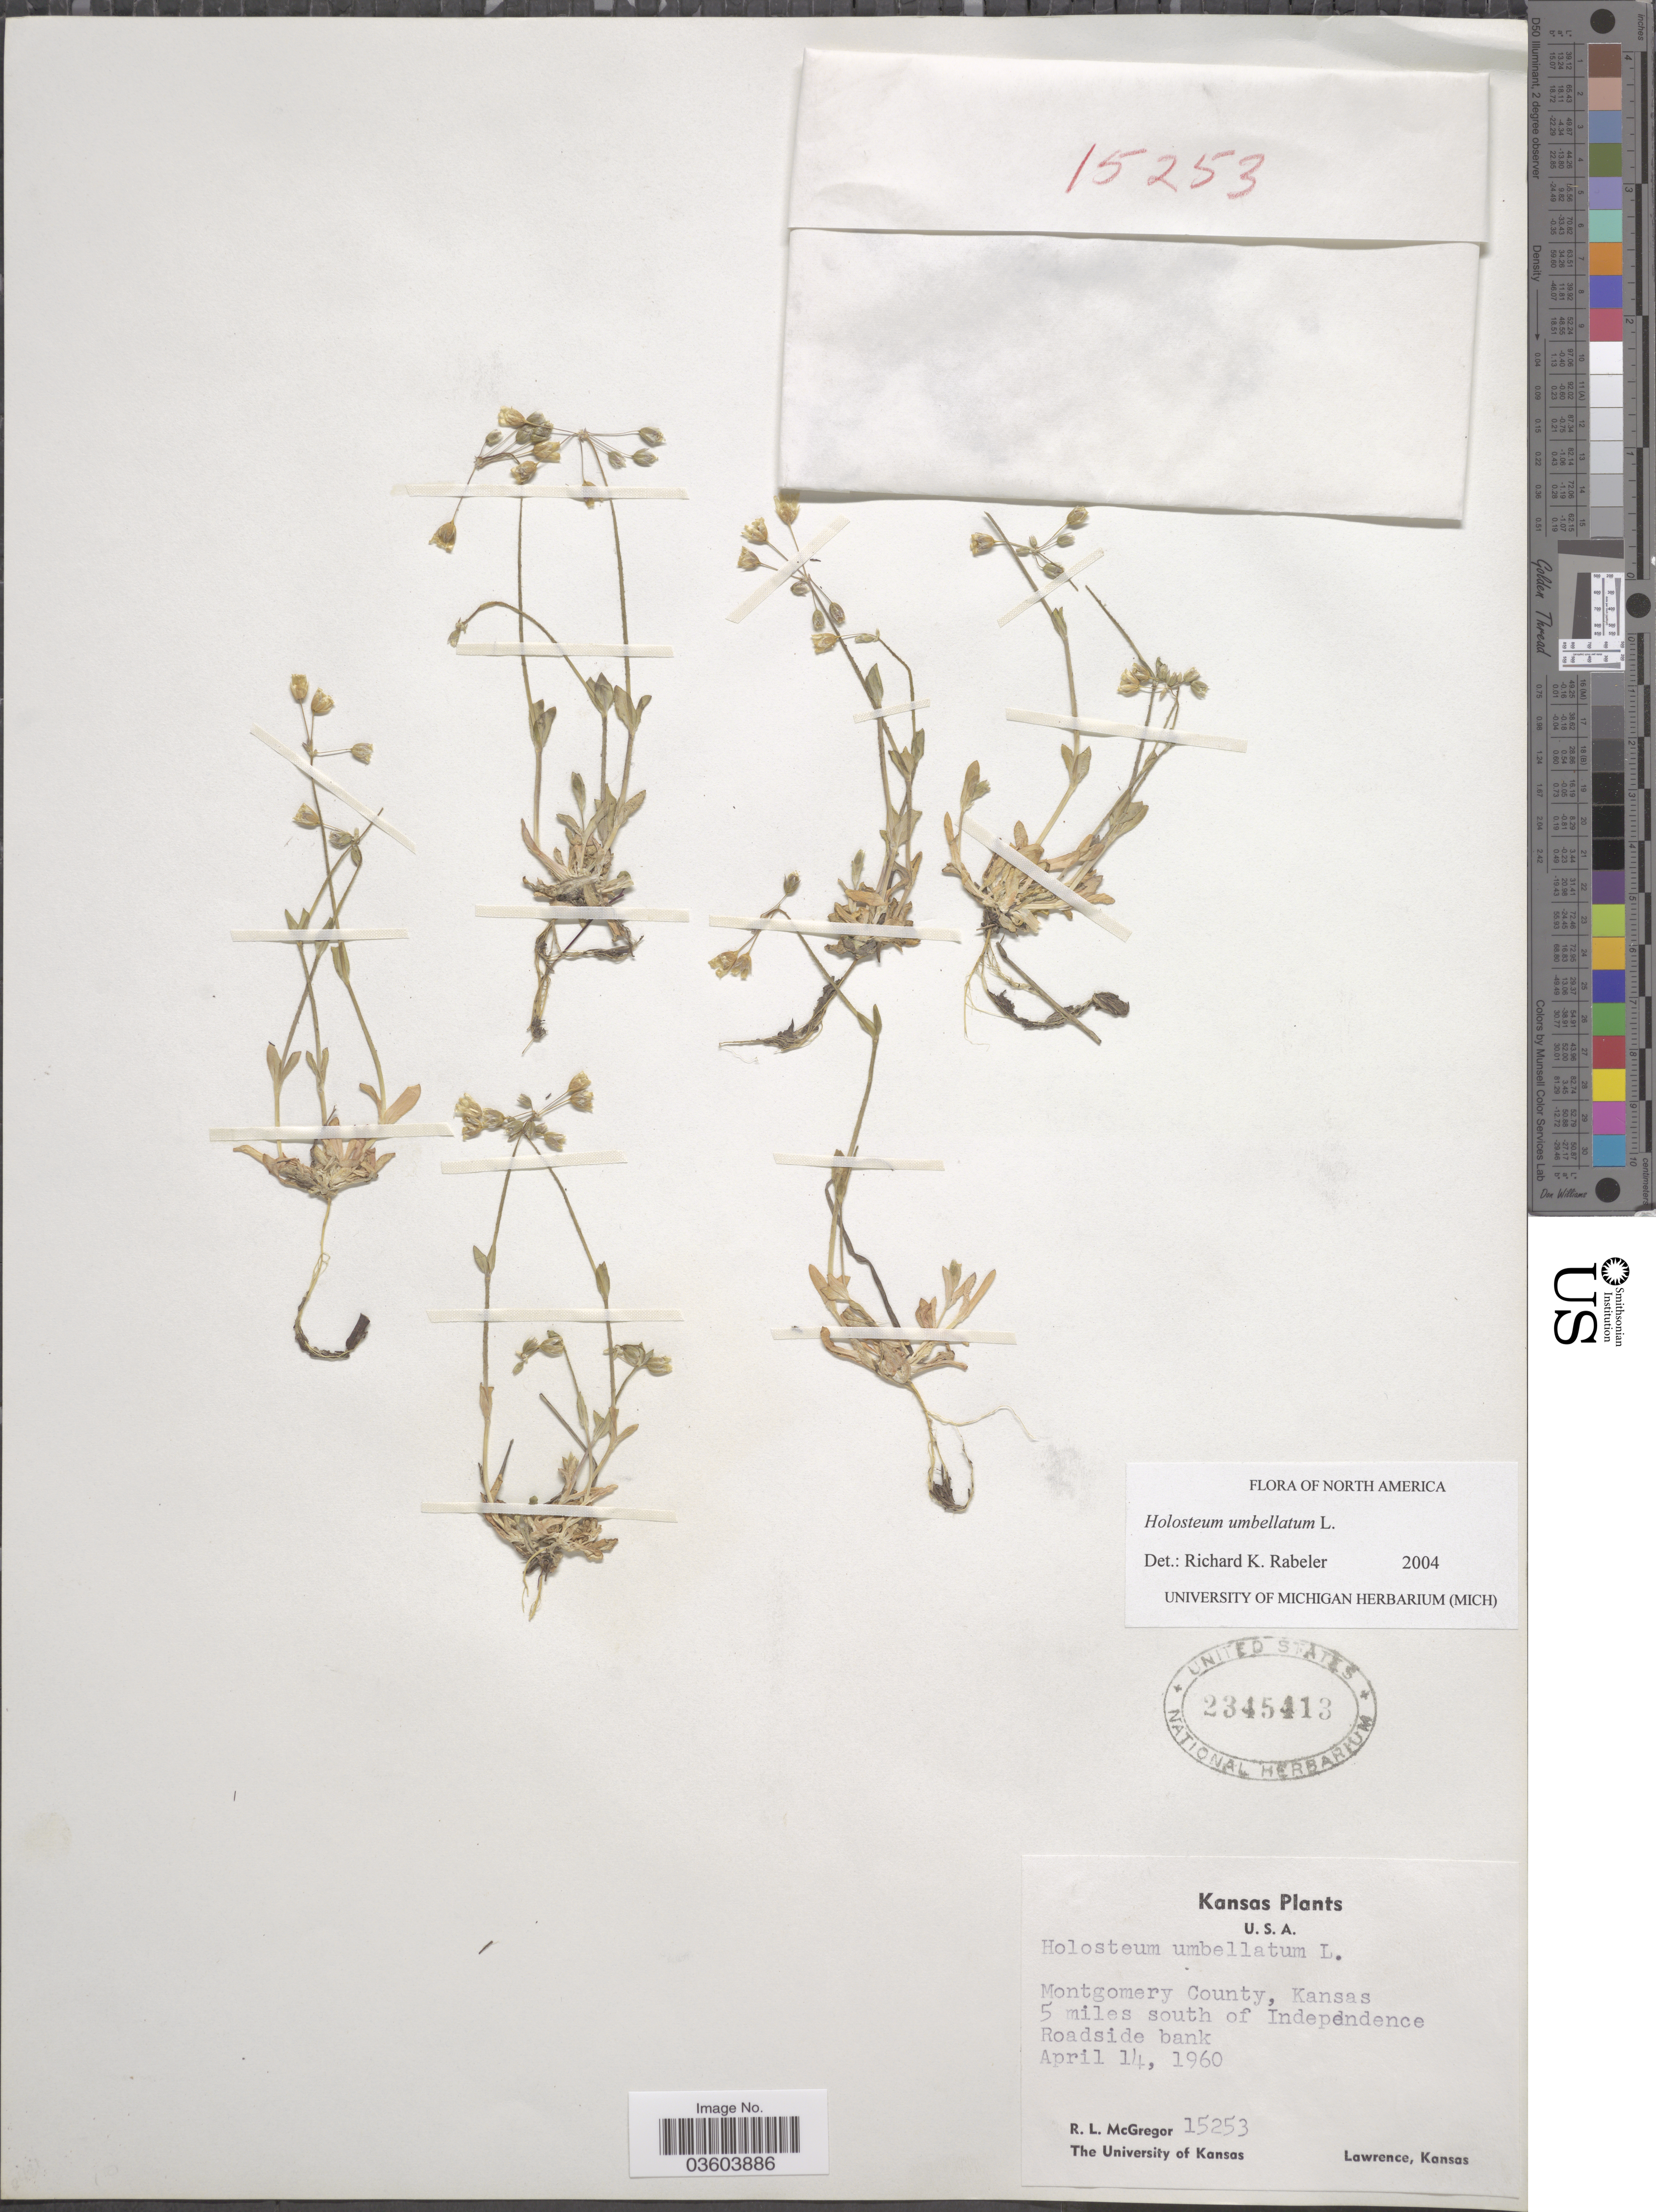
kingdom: Plantae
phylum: Tracheophyta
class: Magnoliopsida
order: Caryophyllales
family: Caryophyllaceae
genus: Holosteum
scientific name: Holosteum umbellatum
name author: L.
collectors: R. McGregor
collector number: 15253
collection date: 1960-04-14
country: United States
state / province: Kansas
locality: Montgomery County. 5 miles south of Independence. Roadside bank.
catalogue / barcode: US 2345413